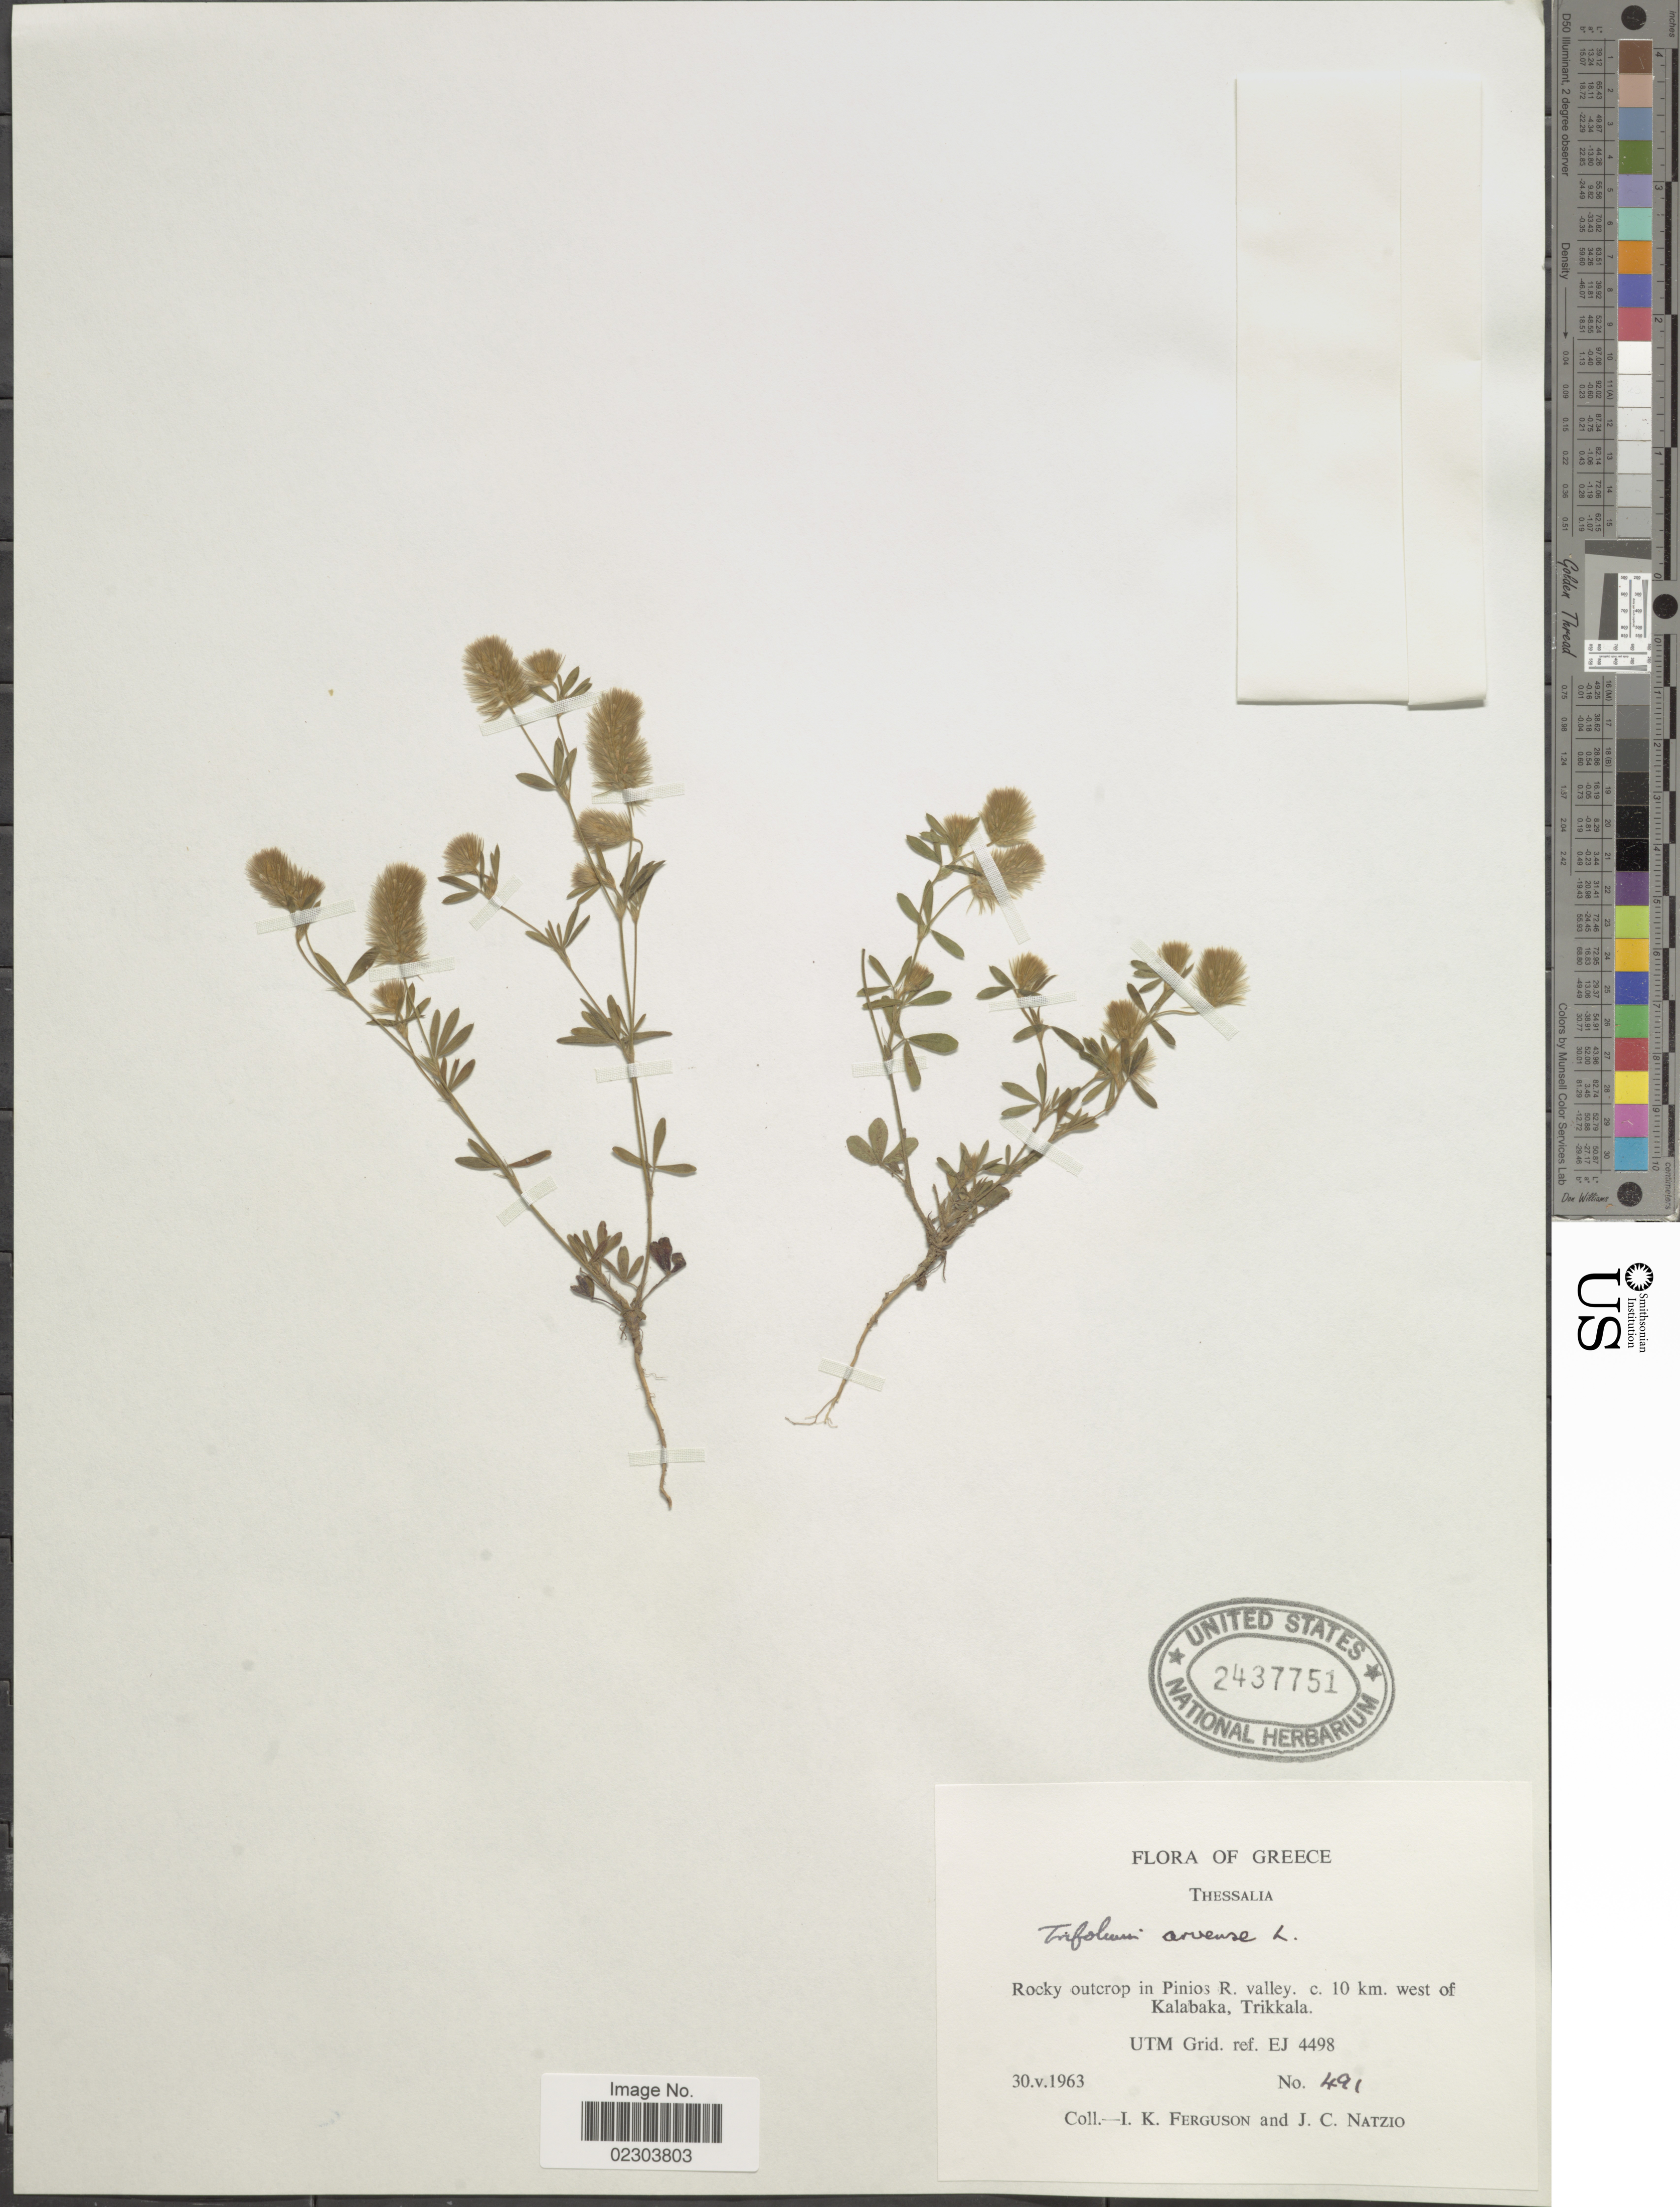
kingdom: Plantae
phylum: Tracheophyta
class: Magnoliopsida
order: Fabales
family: Fabaceae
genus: Trifolium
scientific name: Trifolium arvense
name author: L.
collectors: I. K. Ferguson & J. Natzio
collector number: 491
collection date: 1963-05-30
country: Greece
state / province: Thessaly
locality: Rocky outcrop in Pinios R. valley c. 10 km. west of Kalabaka, Trikkala, UTM Grid. ref. EJ 4498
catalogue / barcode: US 2437751